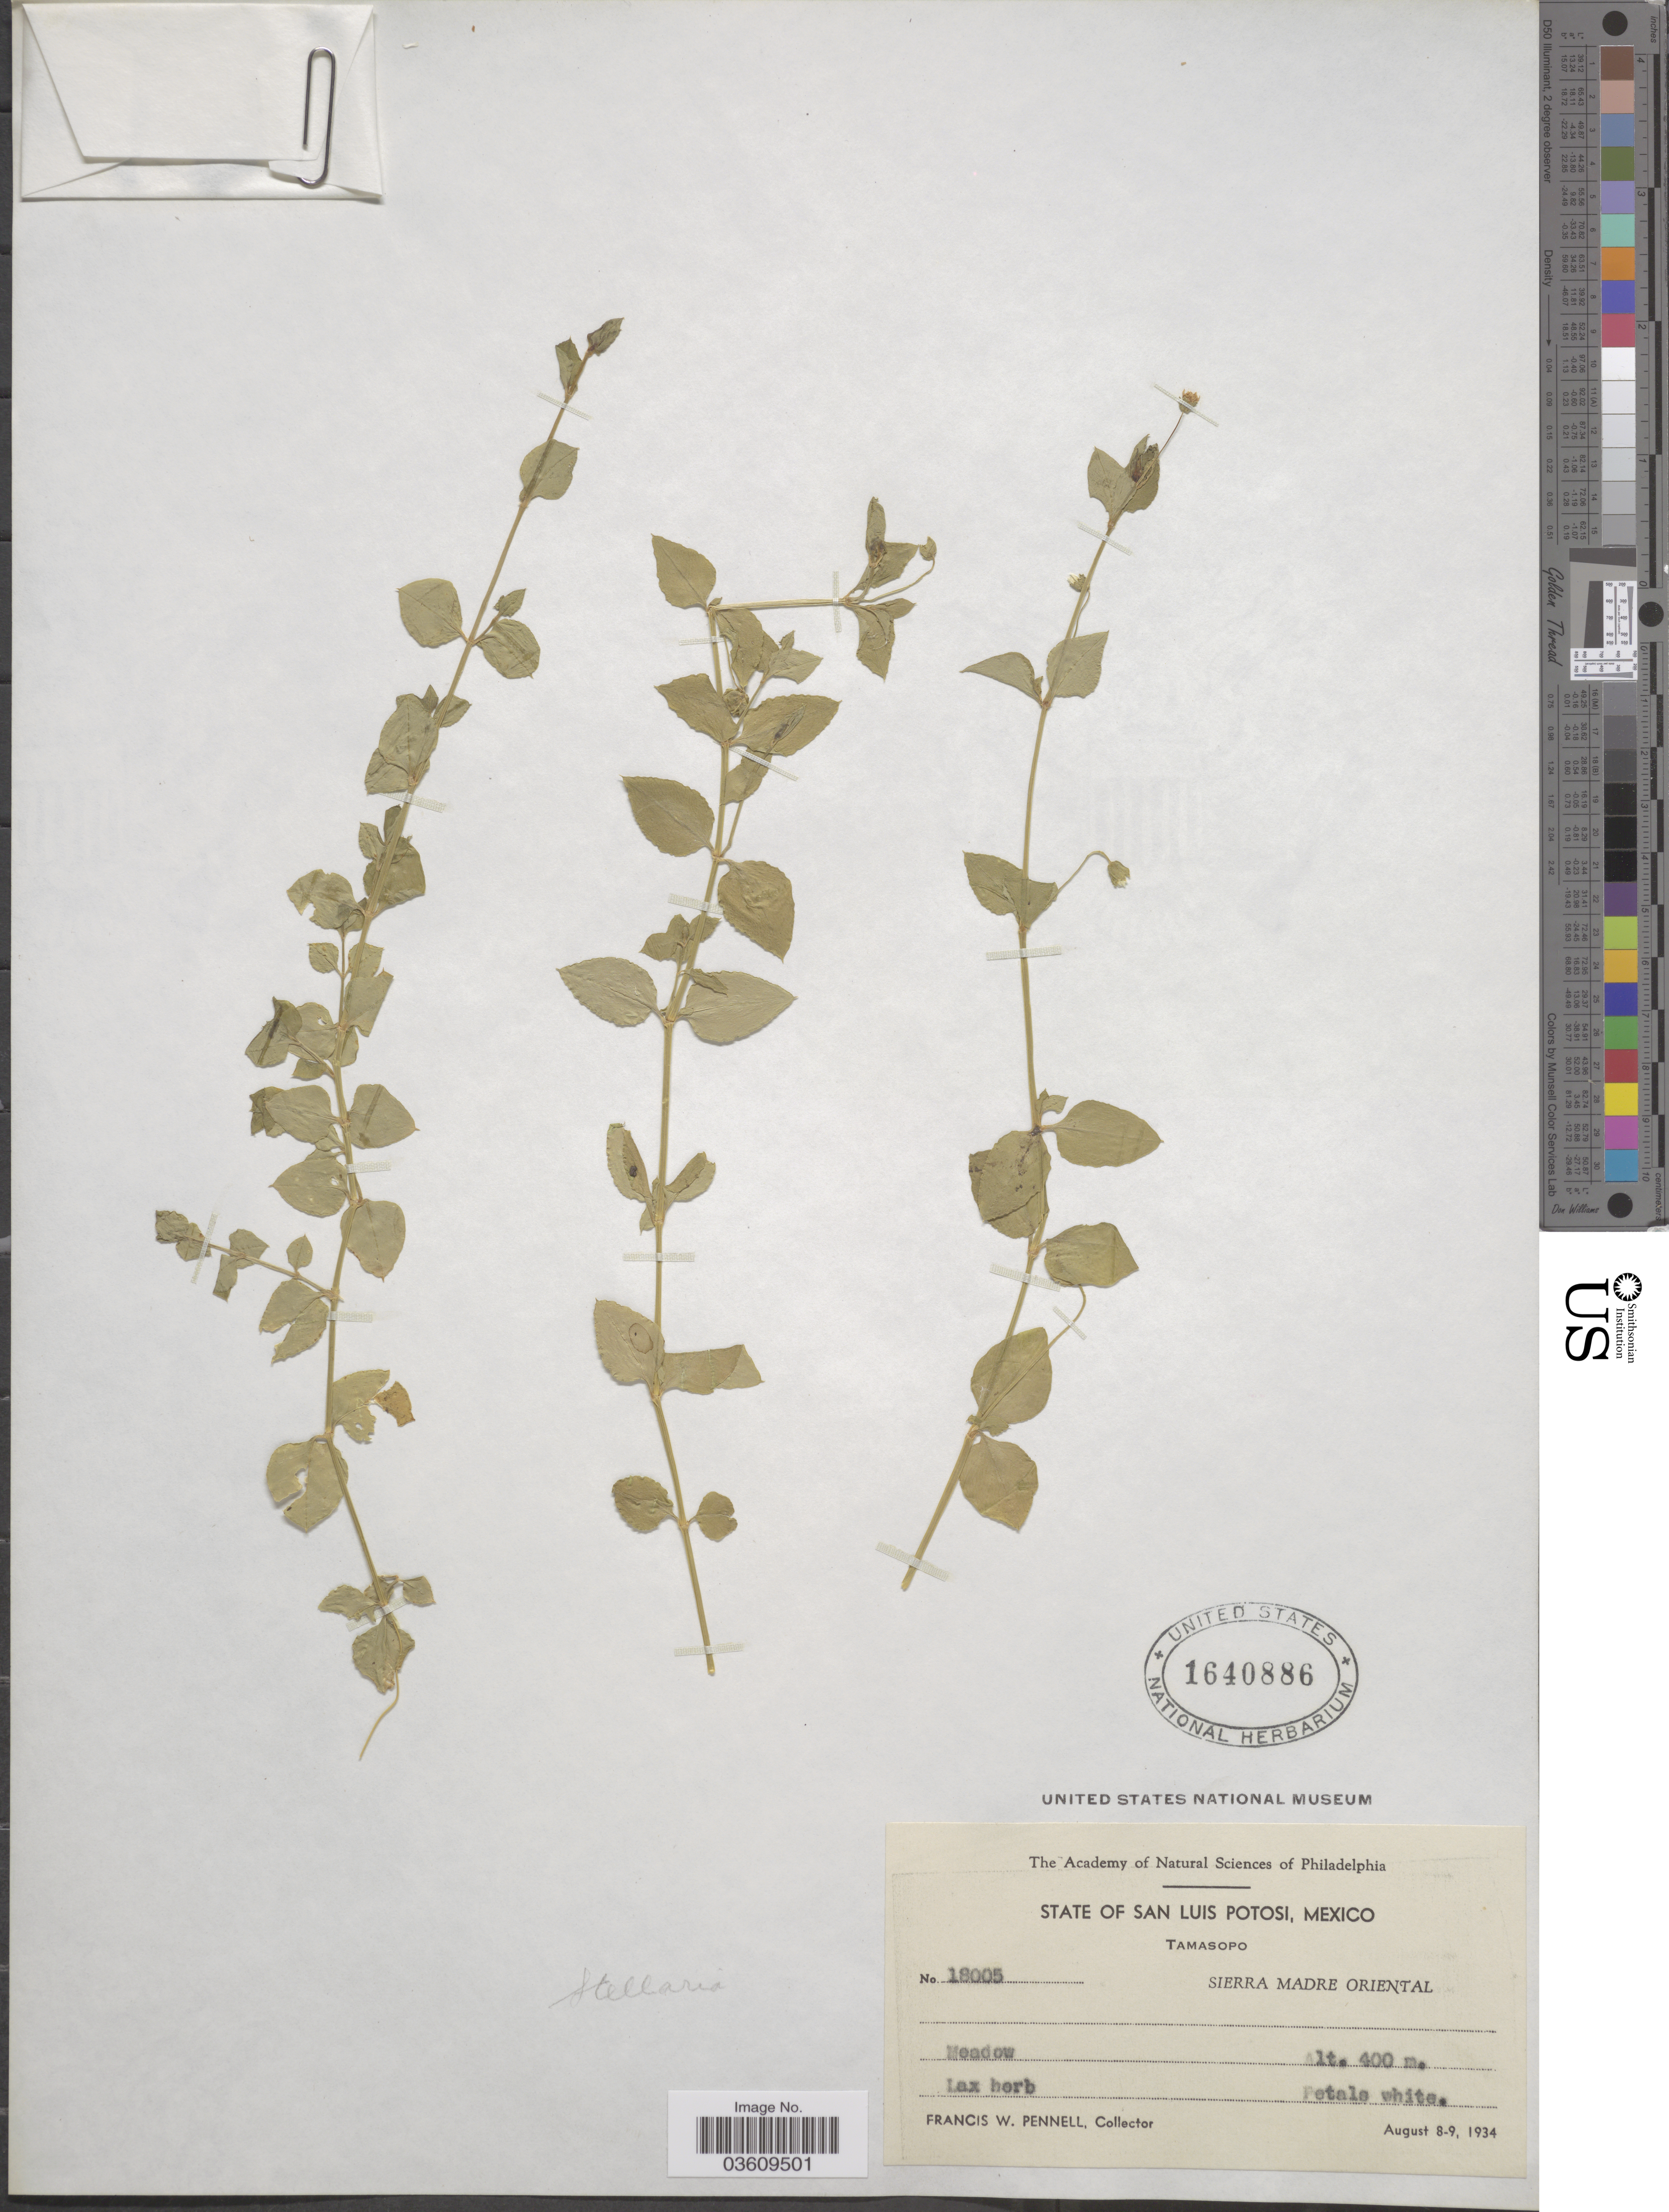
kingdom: Plantae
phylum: Tracheophyta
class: Magnoliopsida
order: Caryophyllales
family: Caryophyllaceae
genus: Stellaria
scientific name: Stellaria ovata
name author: Willd.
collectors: F. W. Pennell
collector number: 18005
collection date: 1934-08-08/1934-08-09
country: Mexico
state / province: San Luis Potosí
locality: Tamasopo. Sierra Madre Oriental.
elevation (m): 400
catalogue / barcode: US 1640886